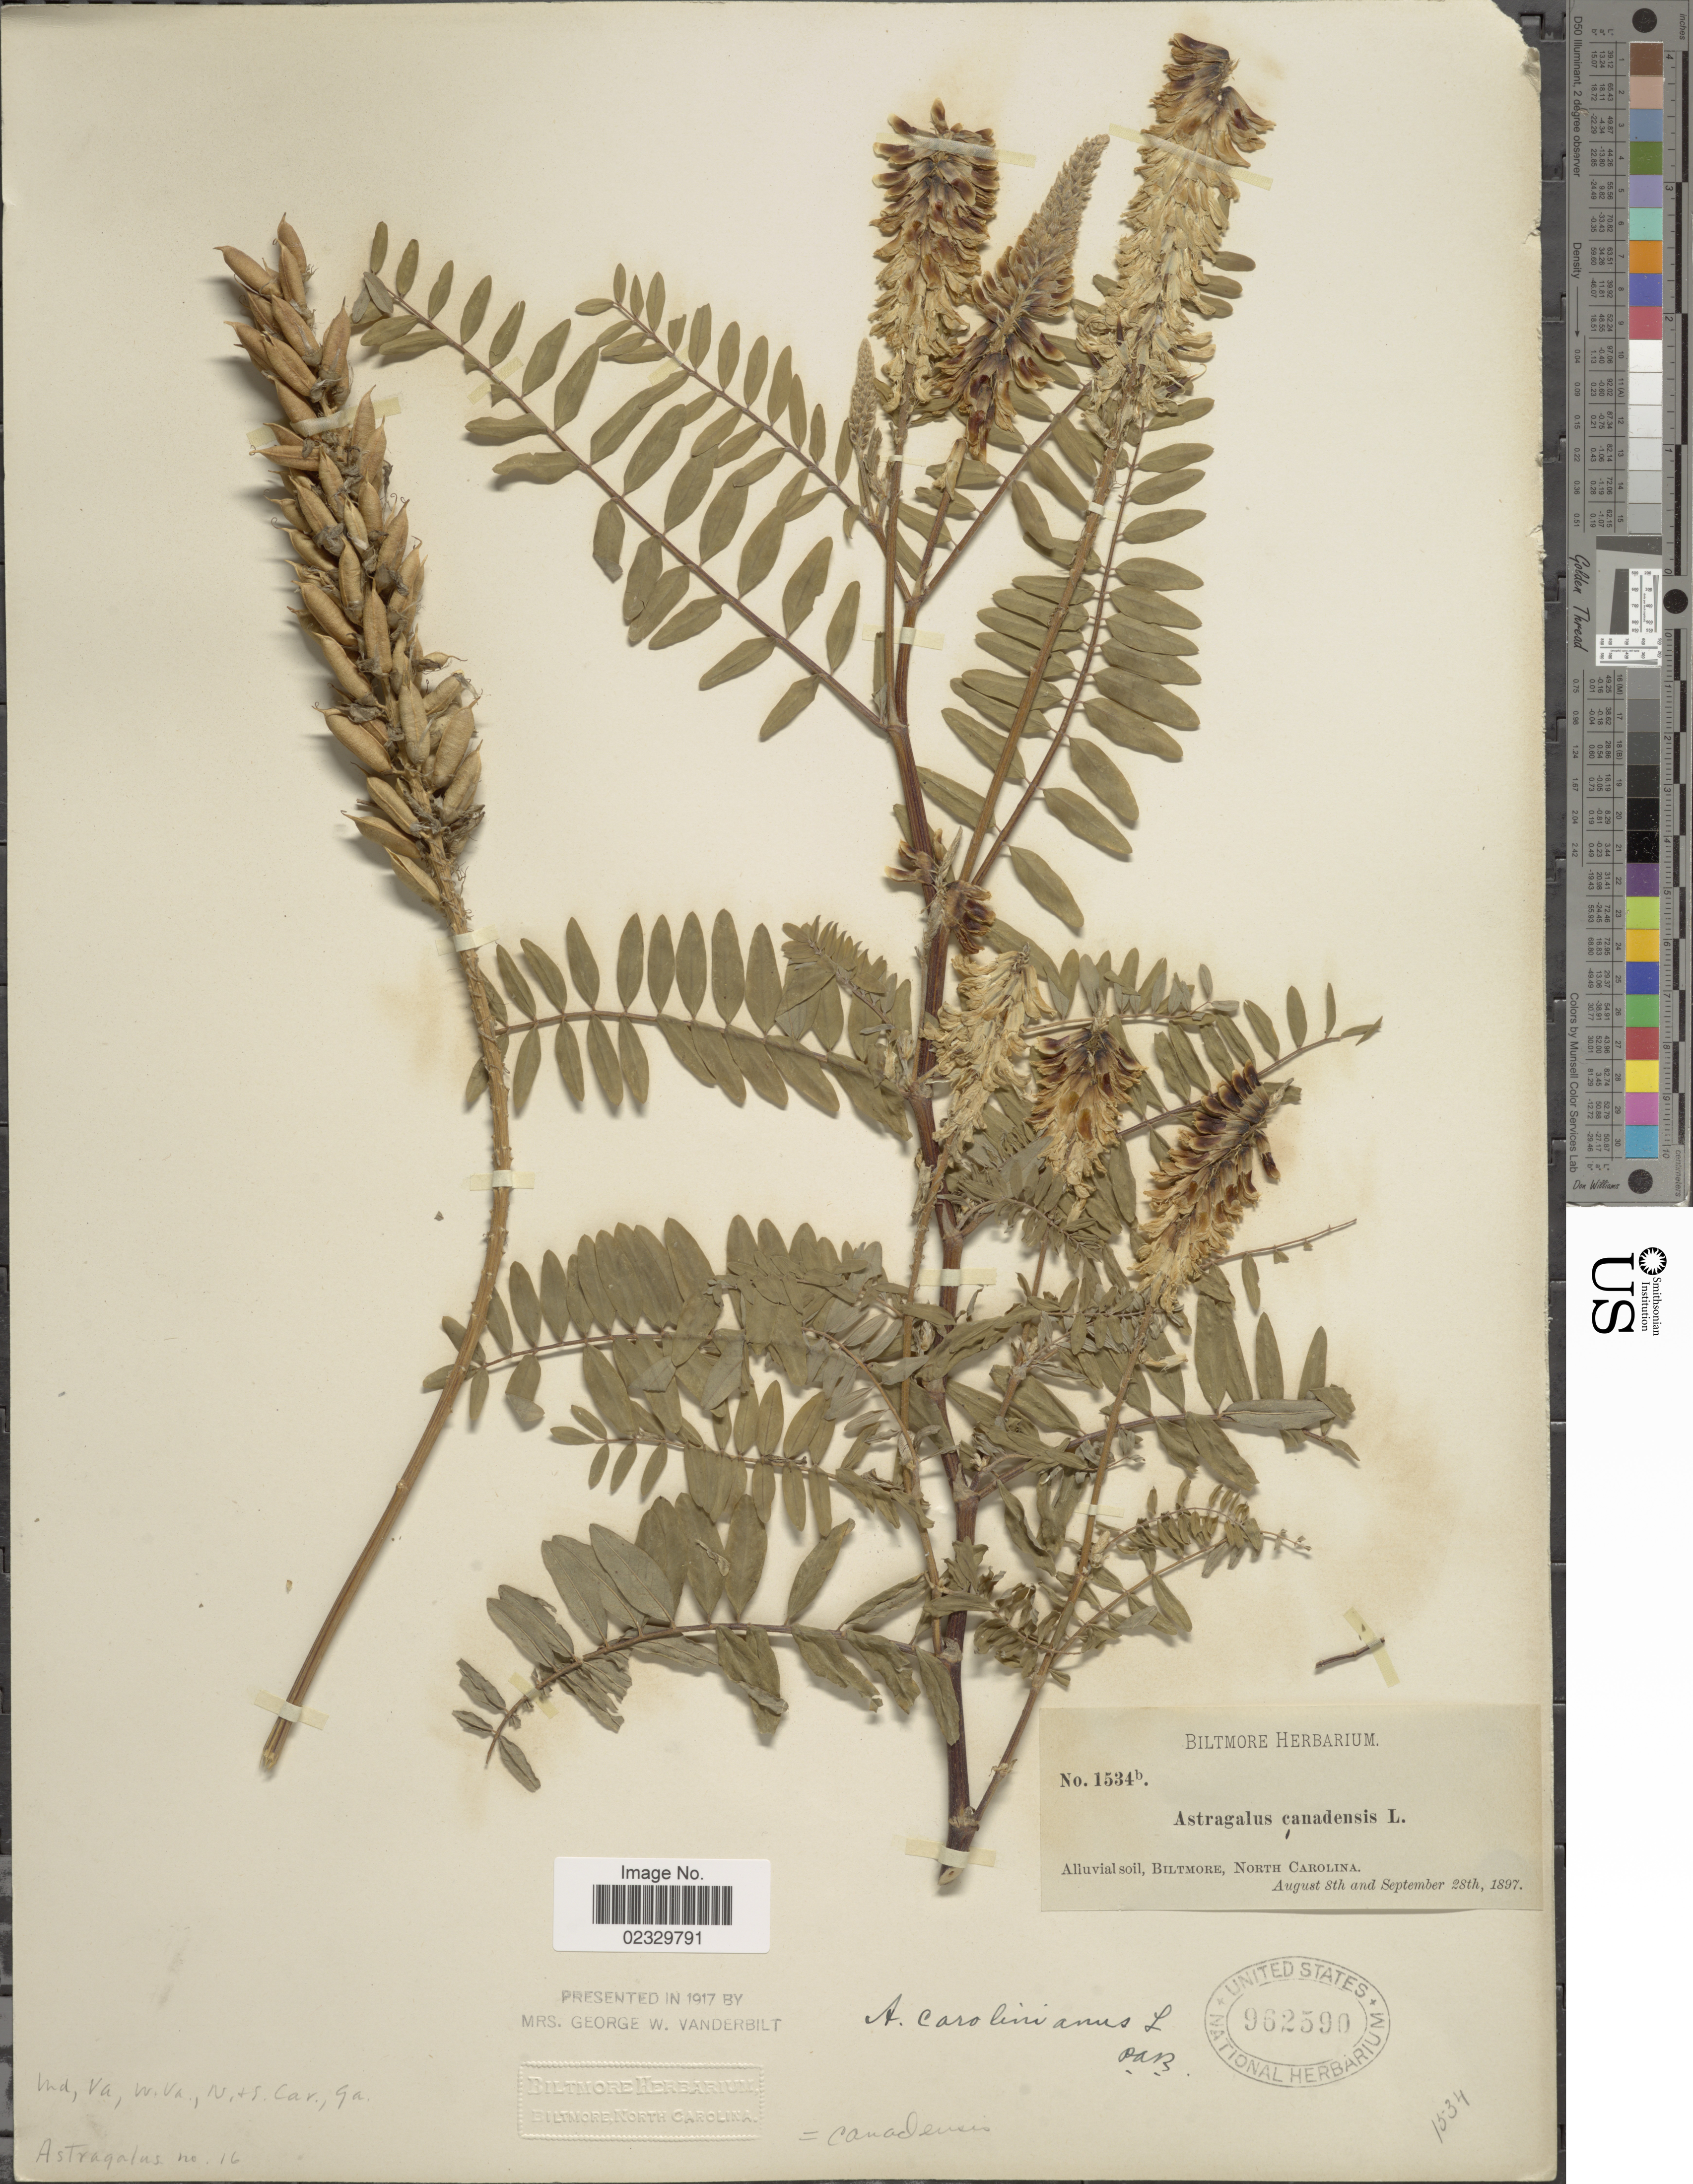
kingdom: Plantae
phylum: Tracheophyta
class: Magnoliopsida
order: Fabales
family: Fabaceae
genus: Astragalus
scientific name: Astragalus canadensis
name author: L.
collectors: ex herb. Biltmore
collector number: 1534b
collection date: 1897-09-28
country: United States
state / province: North Carolina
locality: Biltmore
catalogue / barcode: US 962590